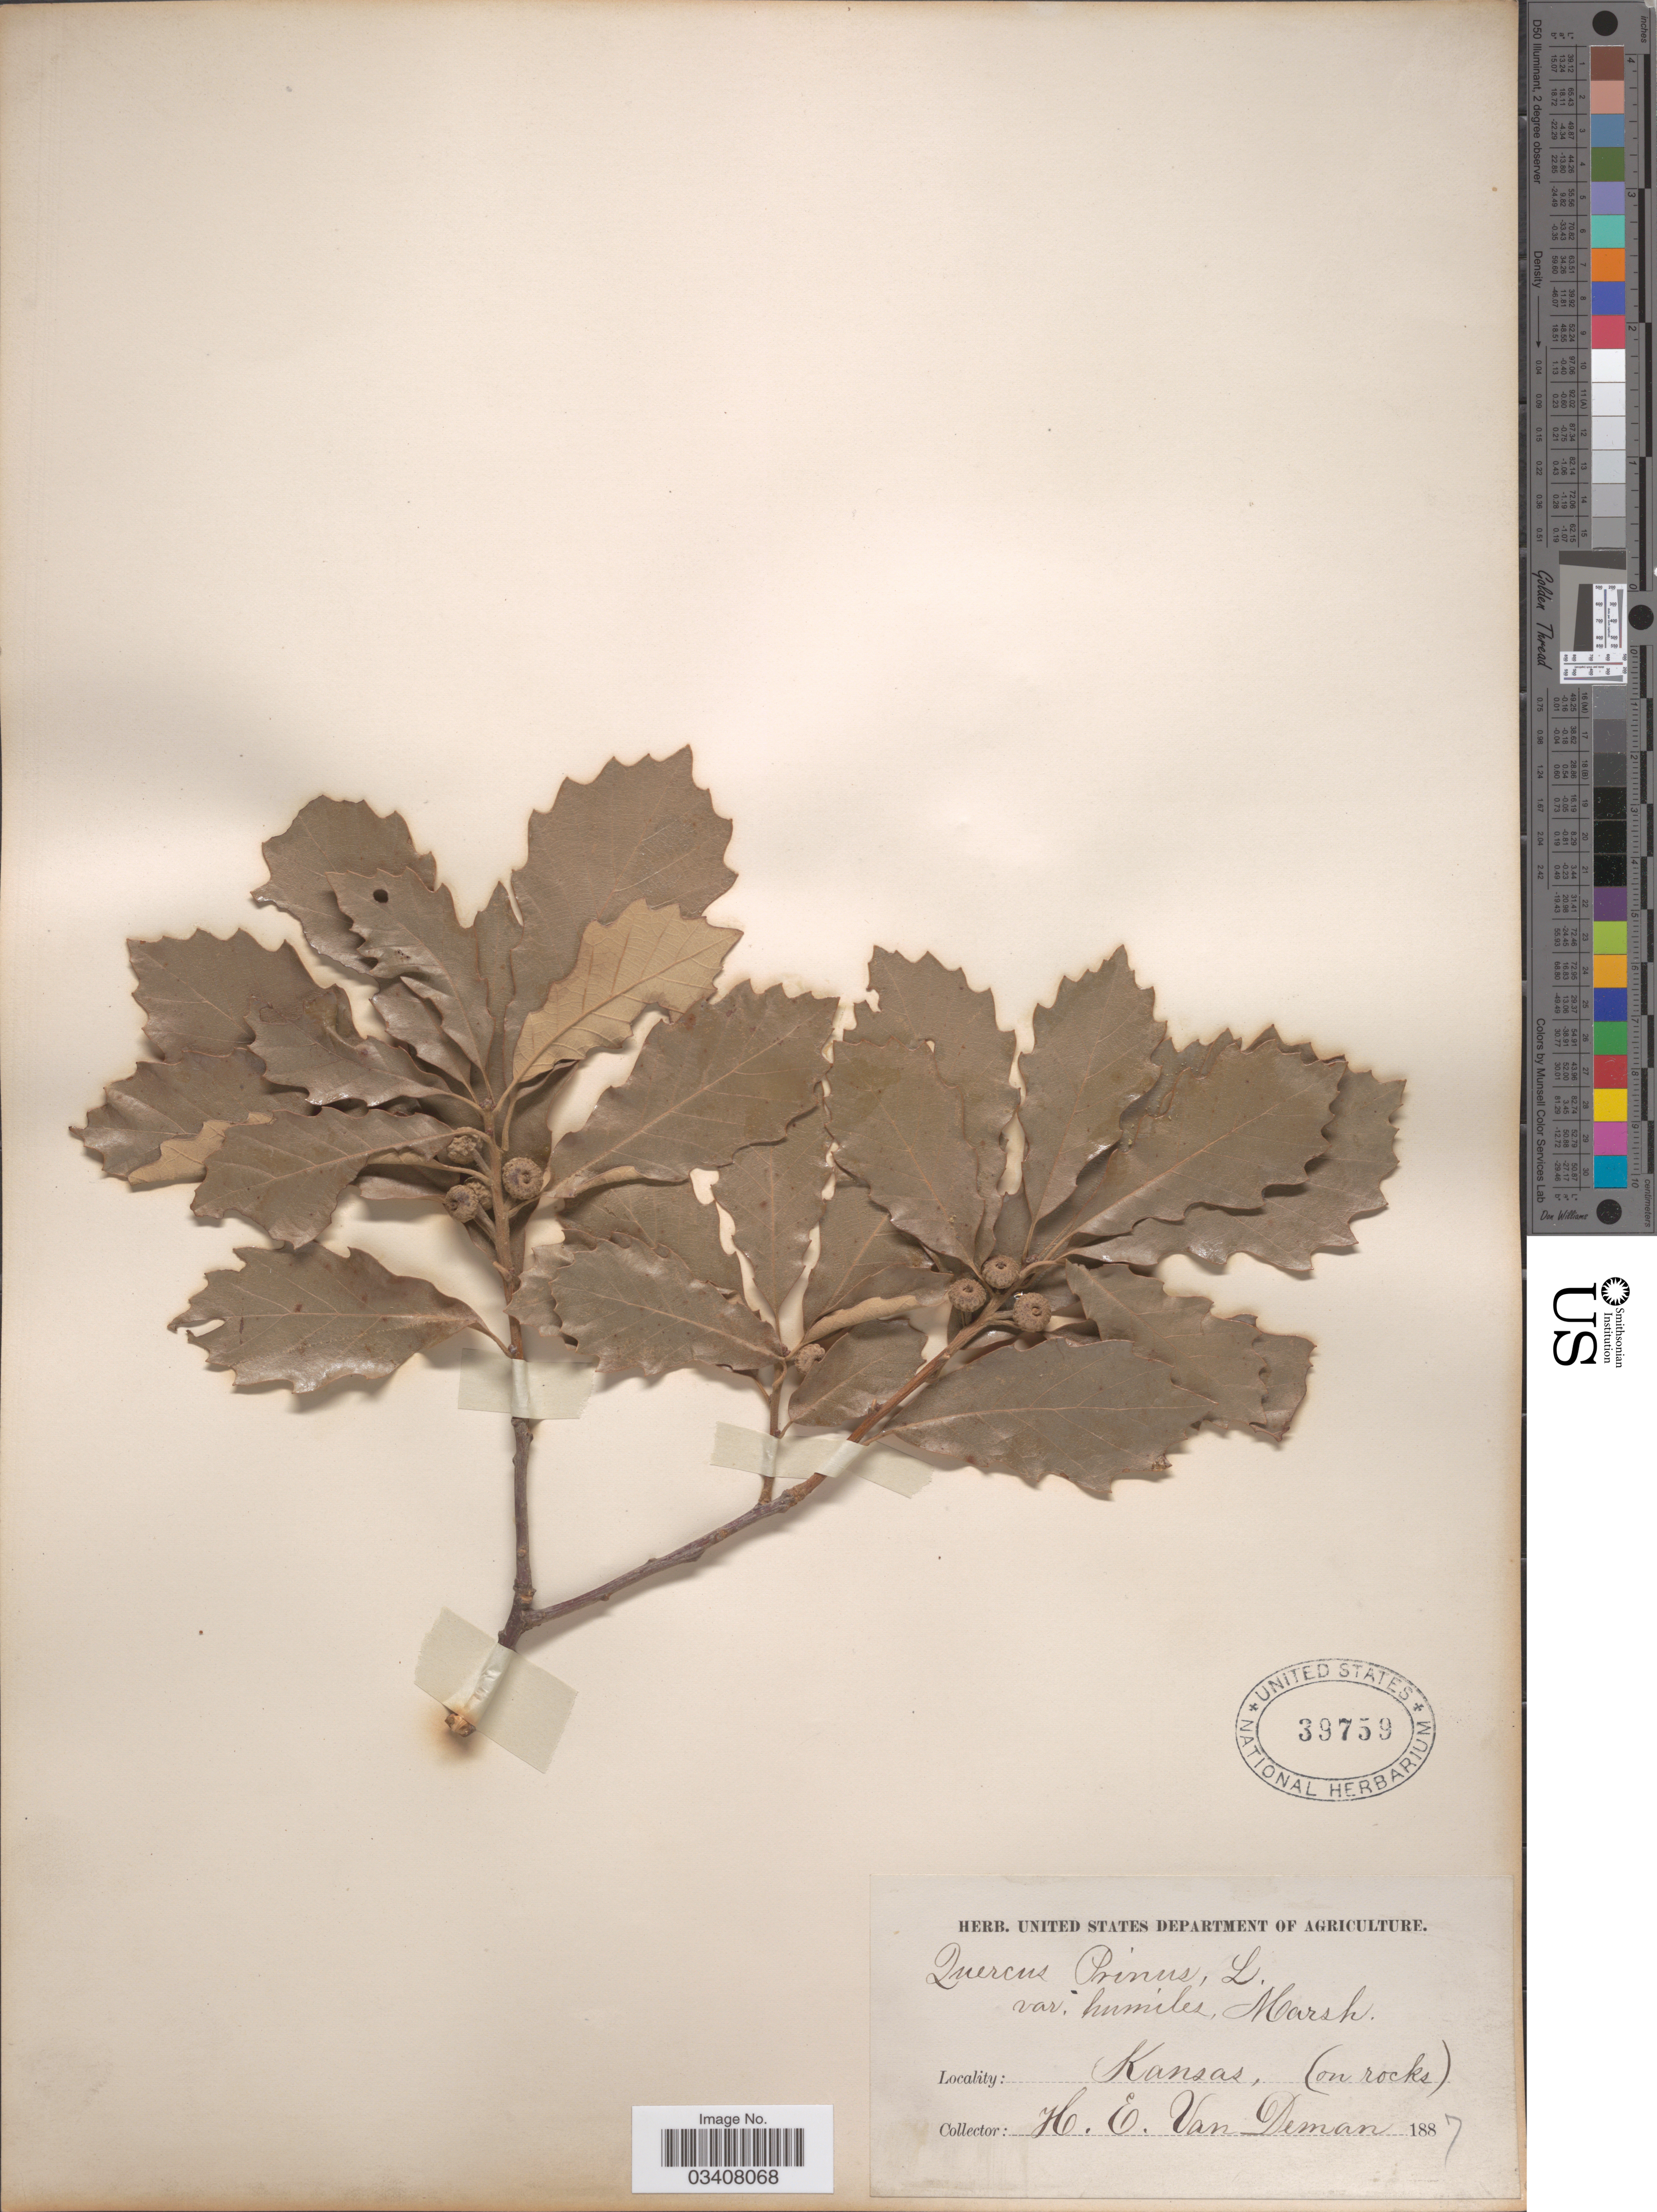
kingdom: Plantae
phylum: Tracheophyta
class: Magnoliopsida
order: Fagales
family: Fagaceae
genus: Quercus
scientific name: Quercus prinoides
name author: Willd.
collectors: H. Deman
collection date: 1887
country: United States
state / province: Kansas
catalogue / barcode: US 39759